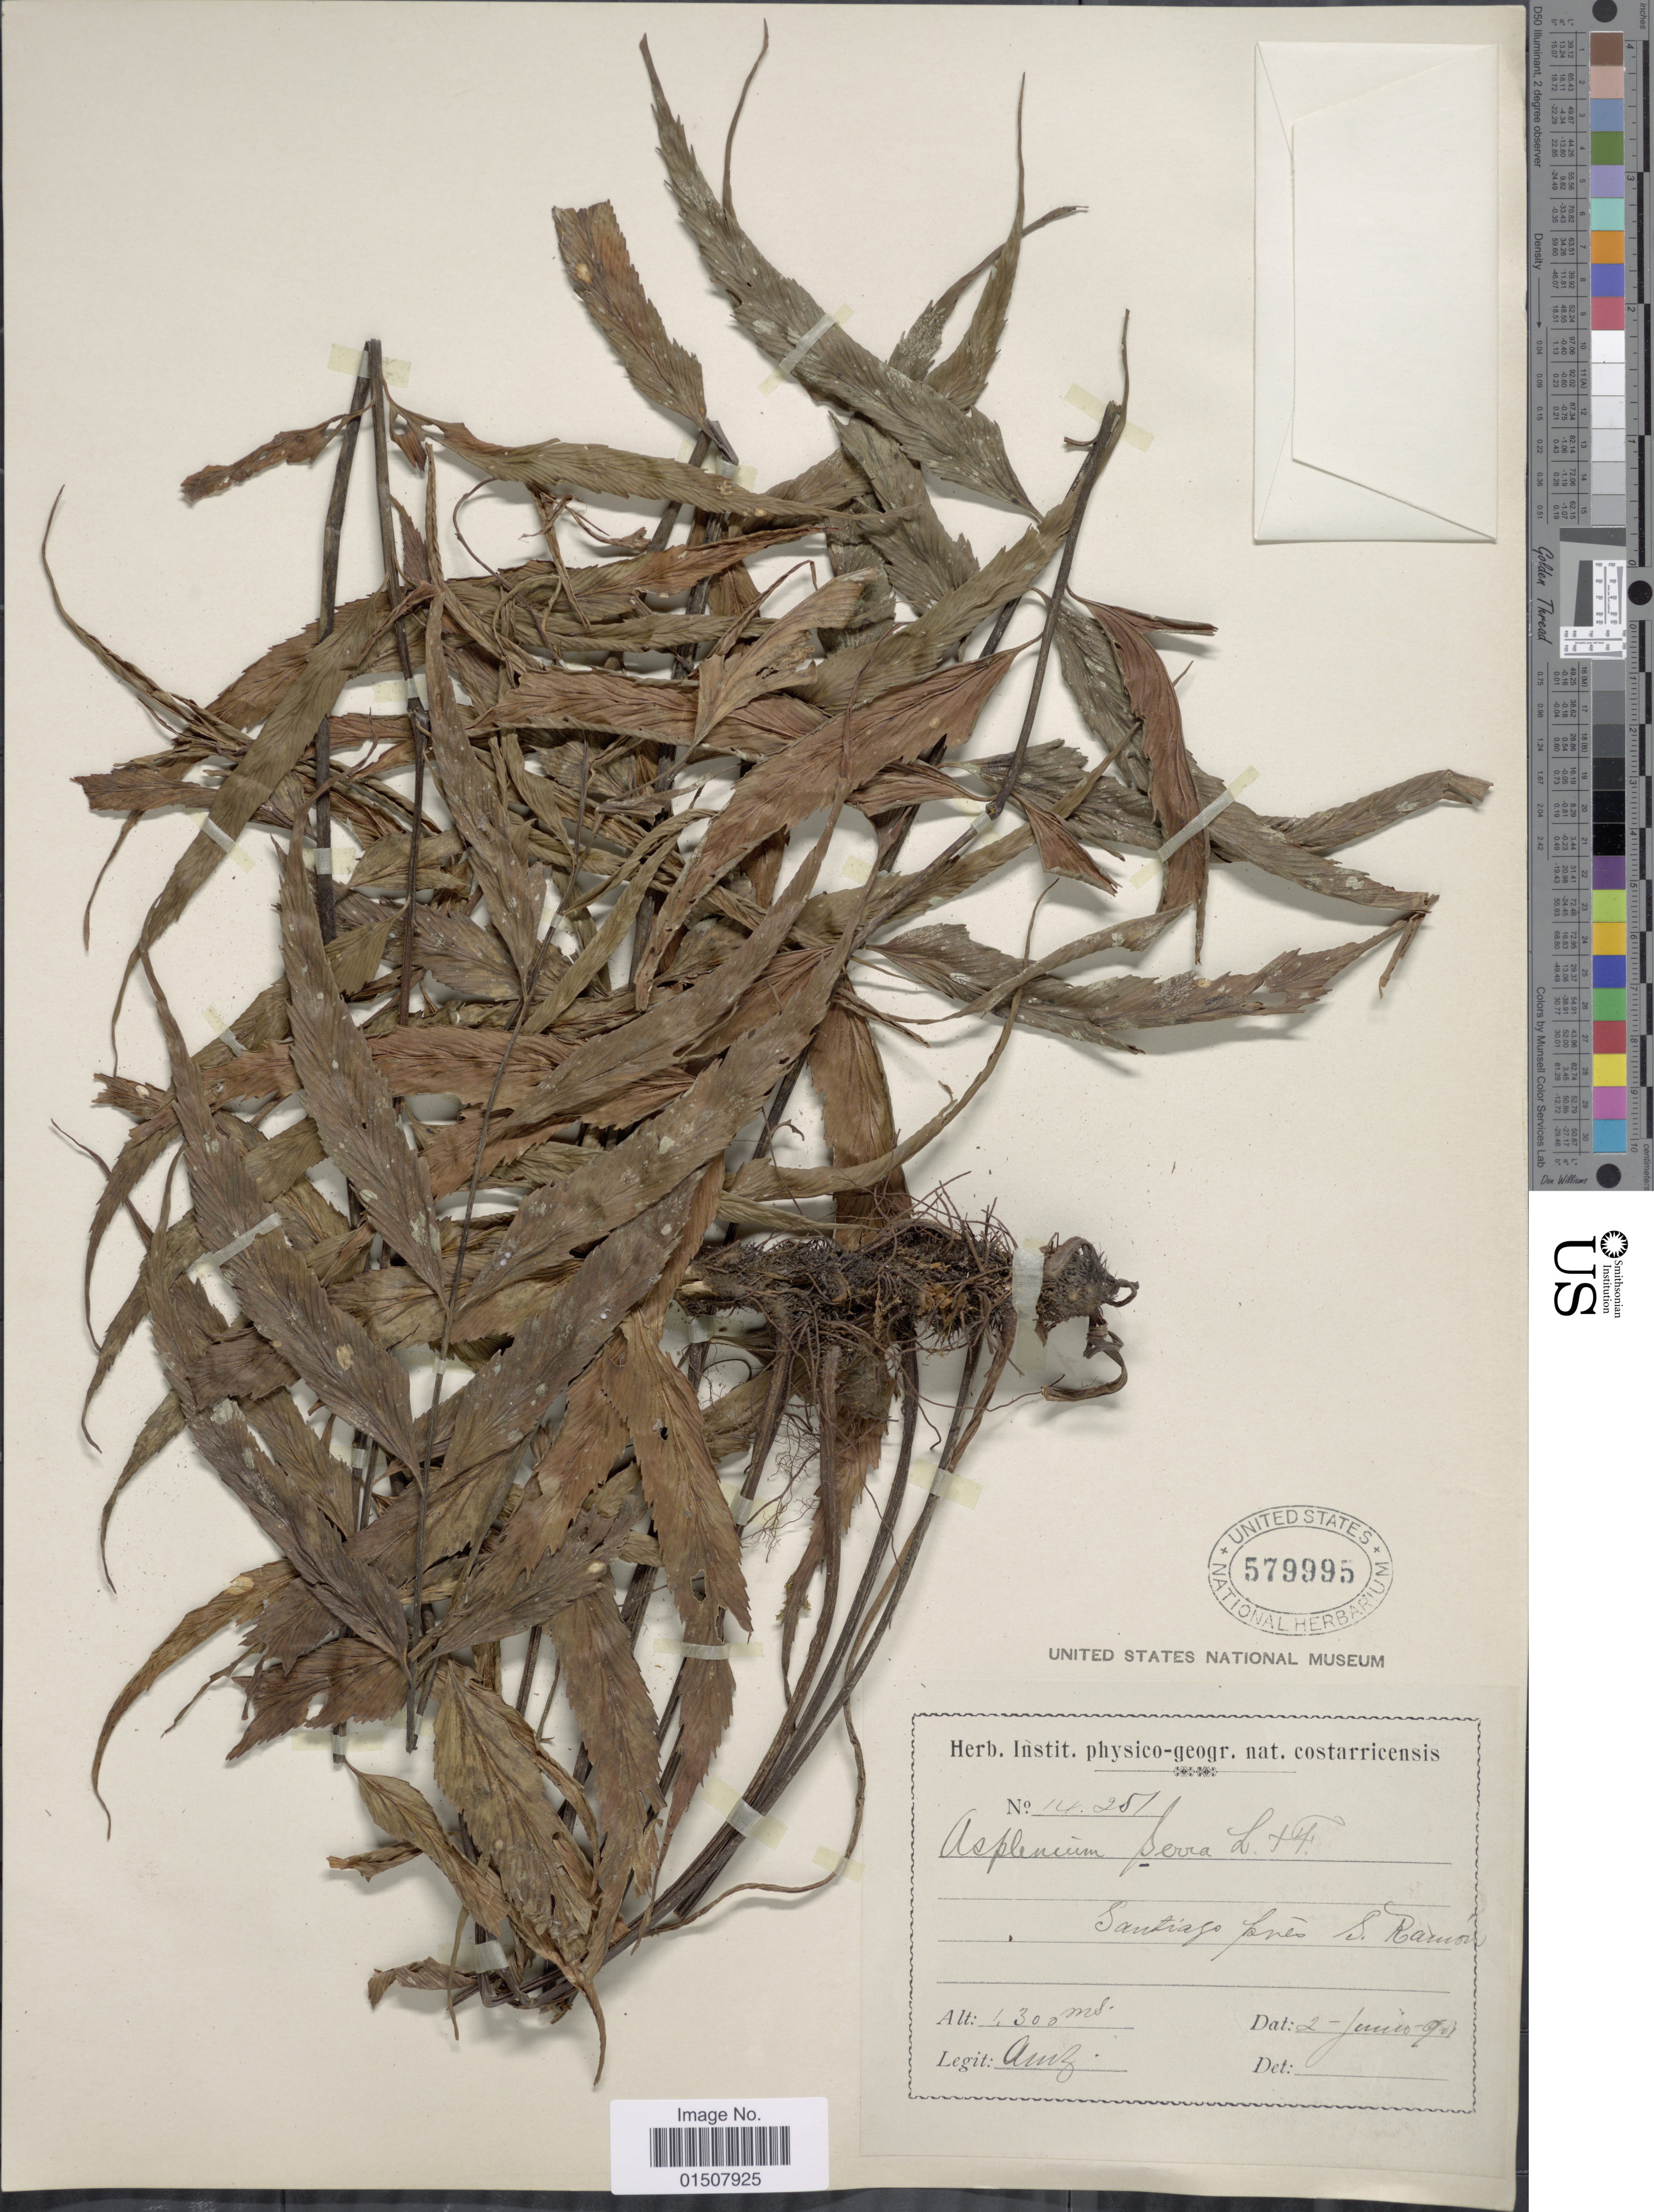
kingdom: Plantae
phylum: Tracheophyta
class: Polypodiopsida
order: Polypodiales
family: Aspleniaceae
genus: Asplenium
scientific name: Asplenium serra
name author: Langsd. & Fisch.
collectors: A. Brenes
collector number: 14251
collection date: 1901-06-02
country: Costa Rica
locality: Santiago fones S. Ramon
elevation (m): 1300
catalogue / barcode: US 579995